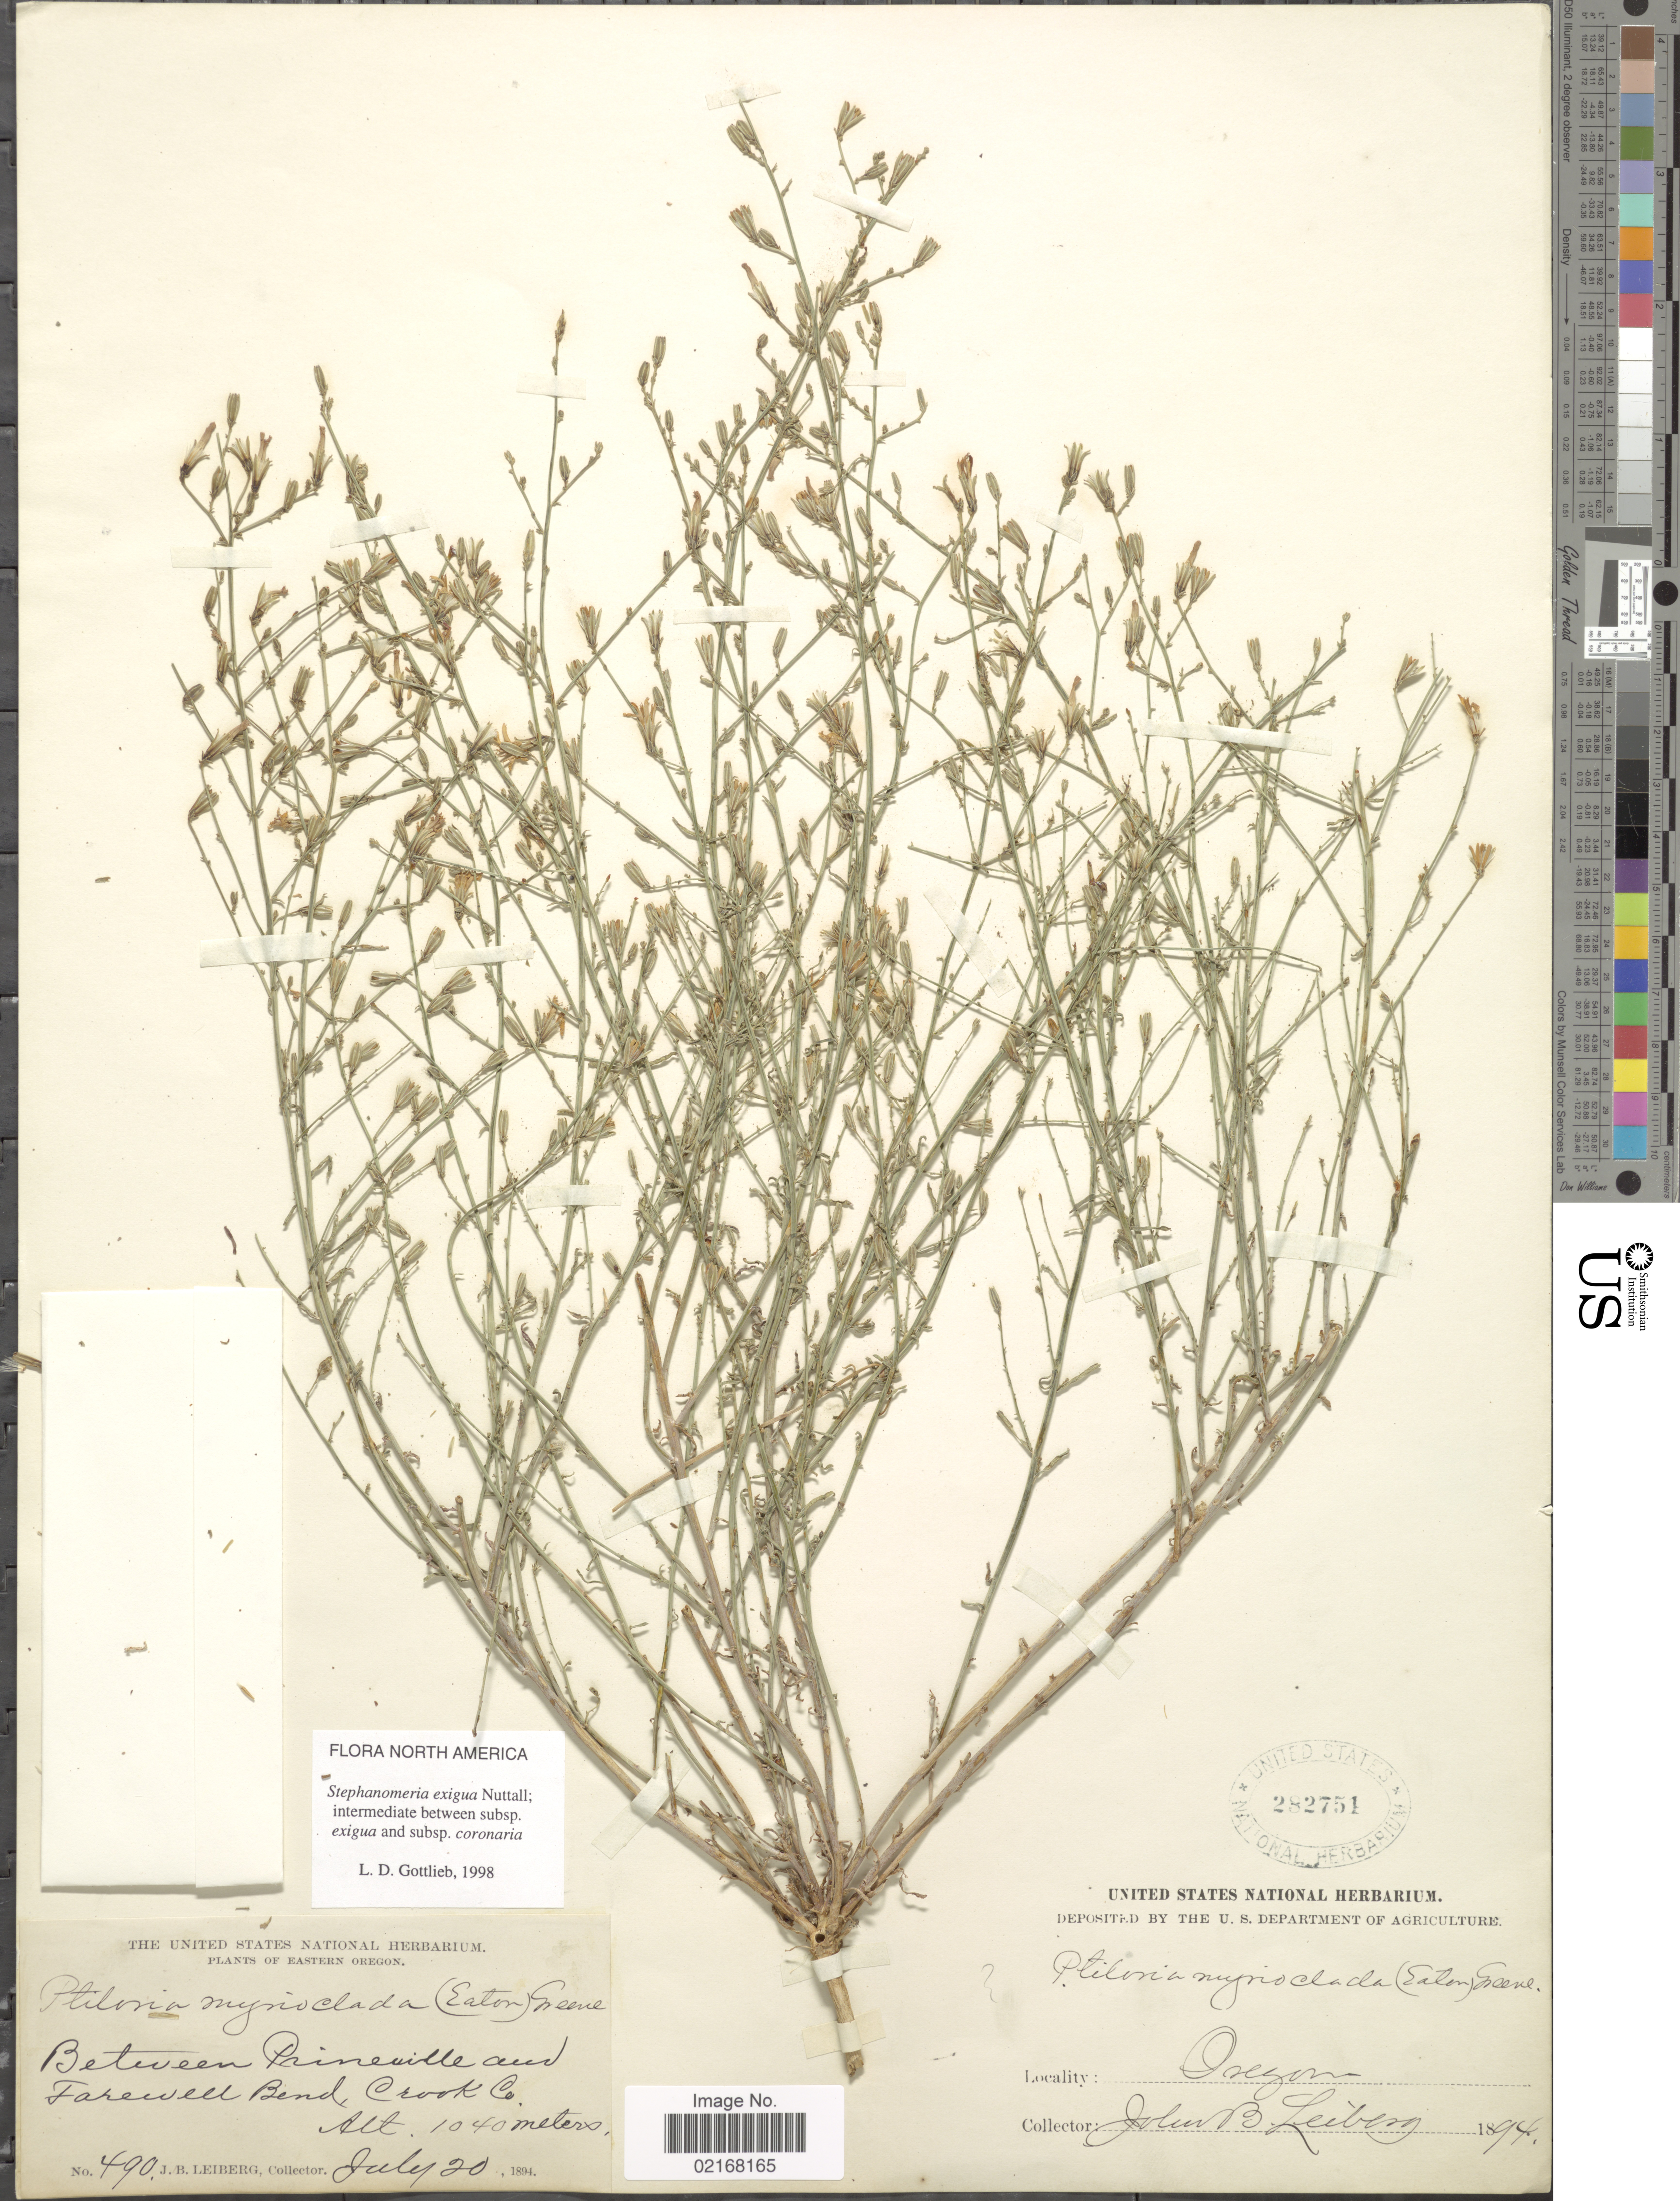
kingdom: Plantae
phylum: Tracheophyta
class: Magnoliopsida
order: Asterales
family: Asteraceae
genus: Stephanomeria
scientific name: Stephanomeria exigua subsp. coronaria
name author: (Greene) Gottlieb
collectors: J. B. Leiberg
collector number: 490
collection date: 1894-07-20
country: United States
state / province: Oregon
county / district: Crook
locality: Eastern Oregon. Between Pineville and Farewell Bend, Crook Co.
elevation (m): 1040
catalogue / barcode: US 282751